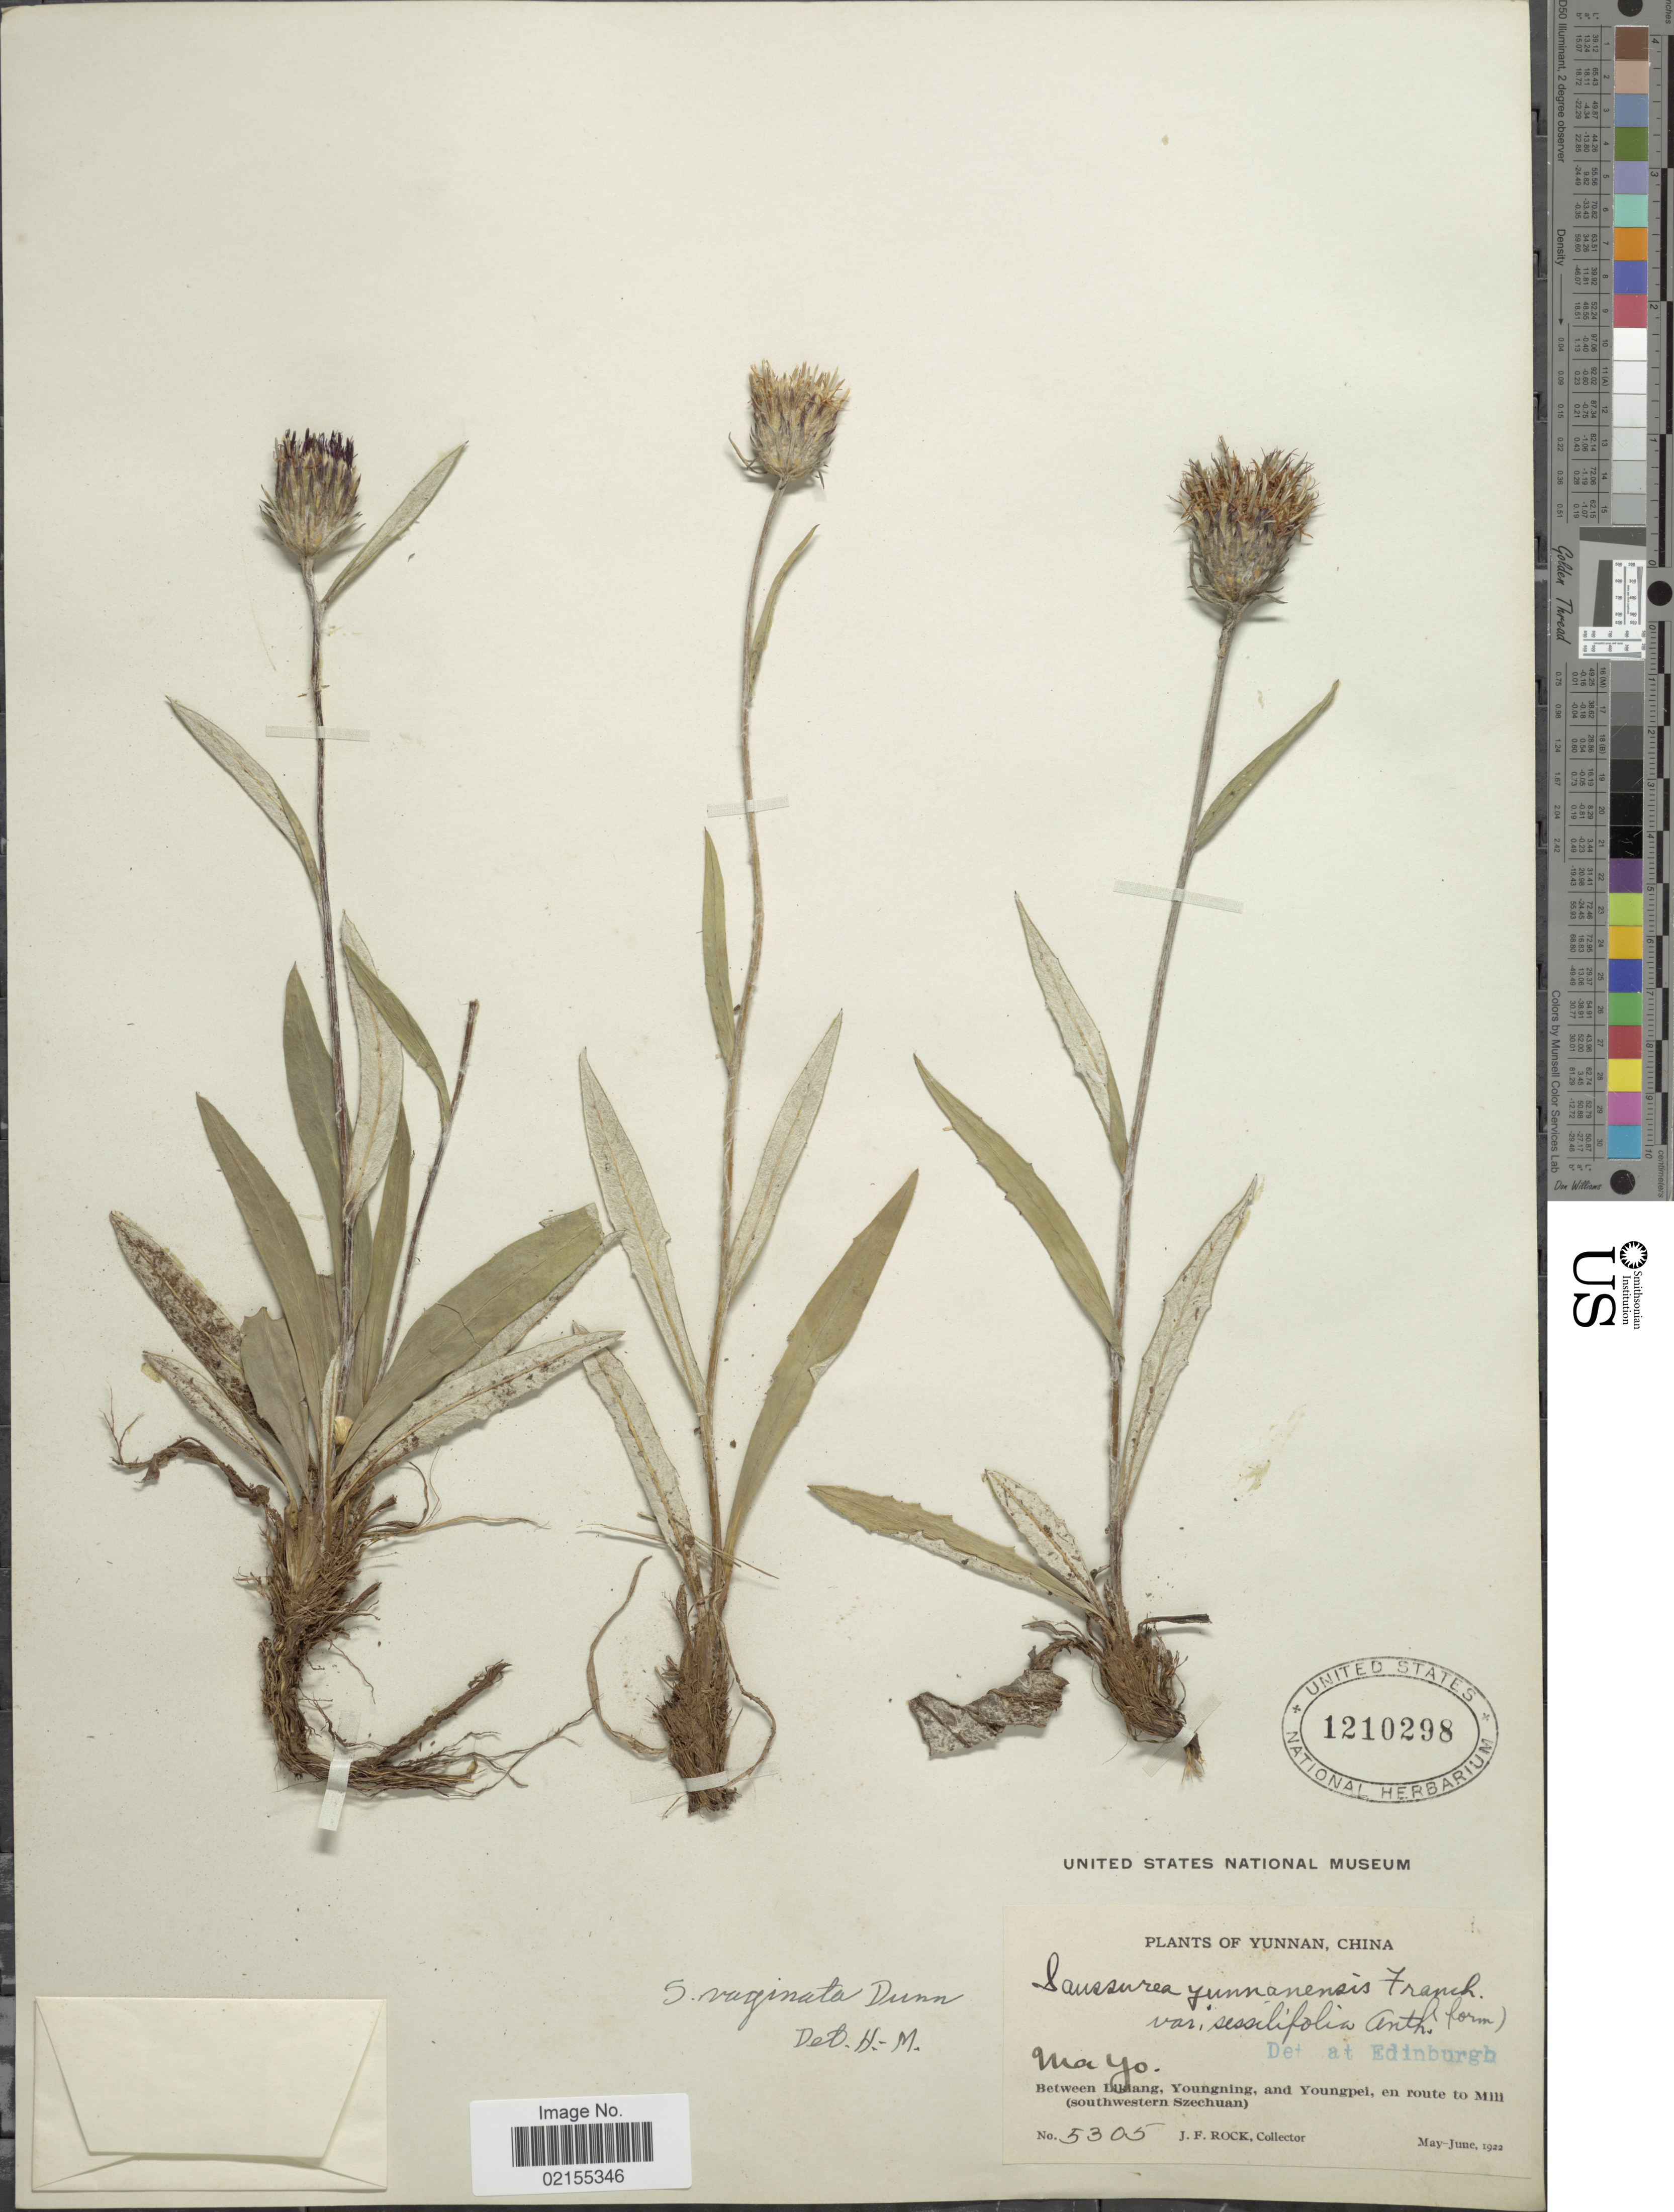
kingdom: Plantae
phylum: Tracheophyta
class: Magnoliopsida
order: Asterales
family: Asteraceae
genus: Saussurea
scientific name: Saussurea yunnanensis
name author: Franch.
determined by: Chen, Yousheng S.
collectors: J. Rock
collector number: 5305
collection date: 1922-05/1922-06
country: China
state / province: Yunnan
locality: Ma Yo, between Dikiang, Youngning, and Youngpei, en route to Mili (southwestern Szechuan)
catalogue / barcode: US 1210298